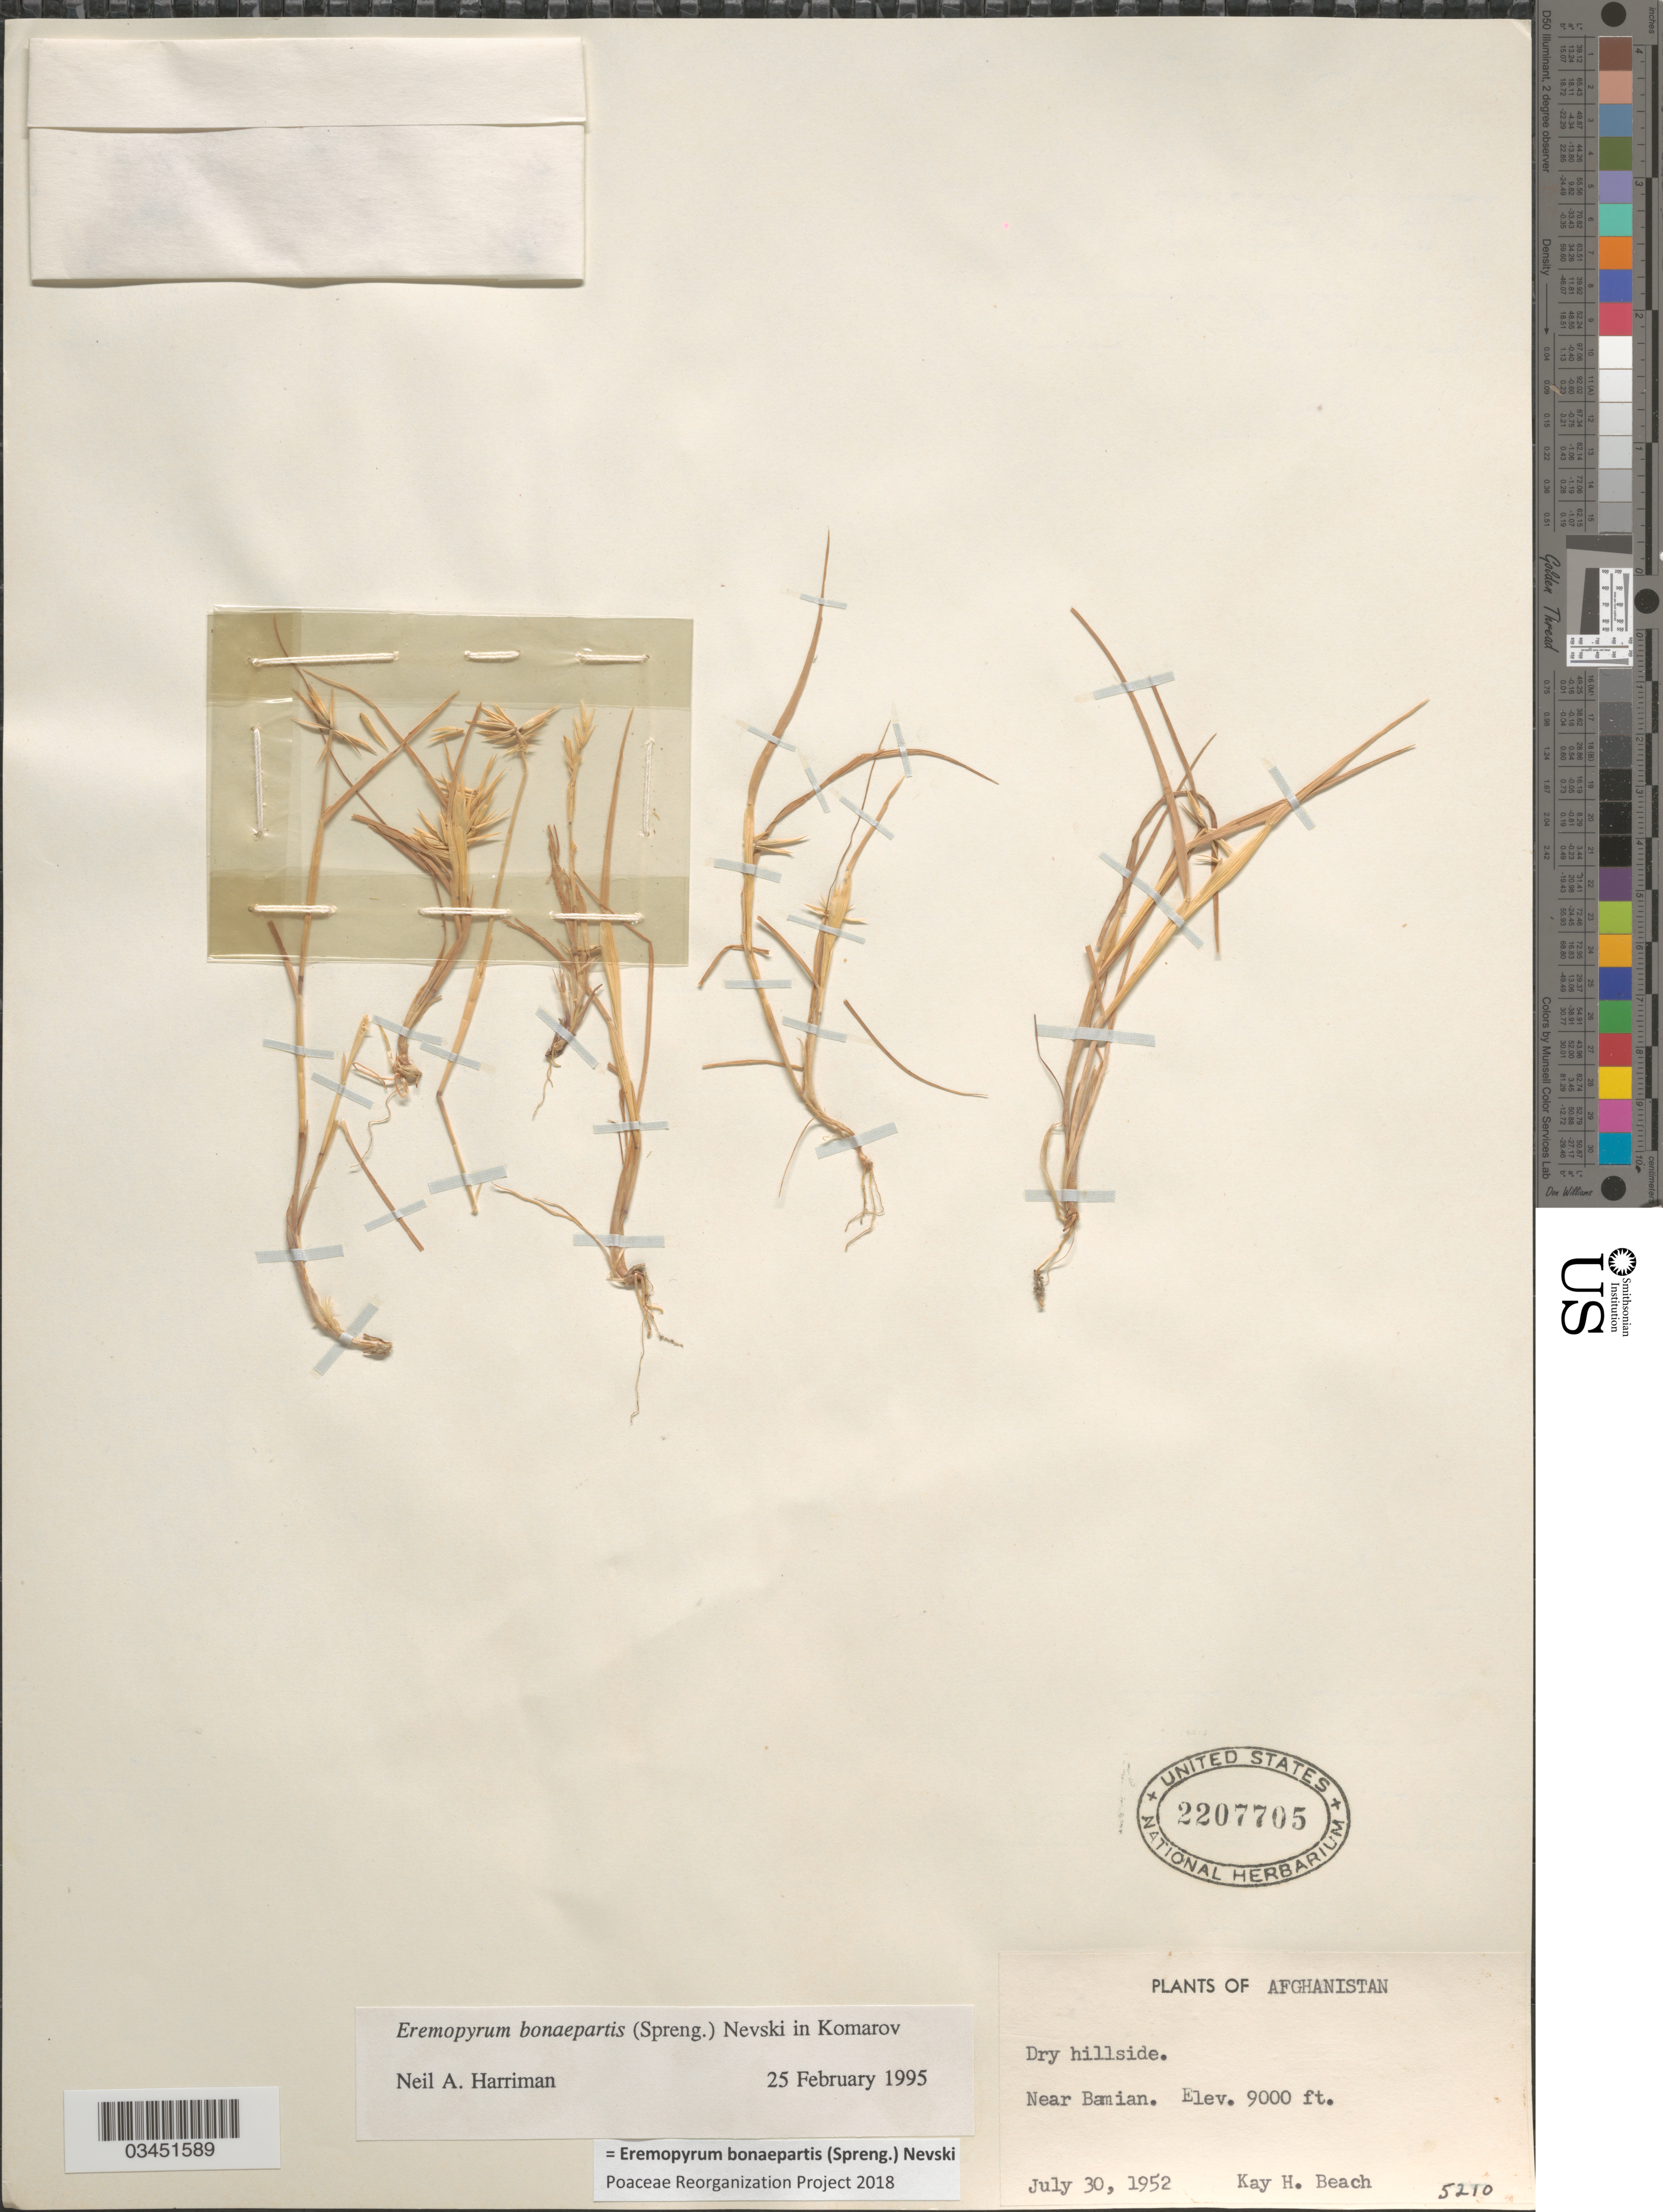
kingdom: Plantae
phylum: Tracheophyta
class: Liliopsida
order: Poales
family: Poaceae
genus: Eremopyrum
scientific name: Eremopyrum bonaepartis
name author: (Spreng.) Nevski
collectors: K. H. Beach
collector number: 5210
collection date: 1952-07-30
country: Afghanistan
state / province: Bamian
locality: Dry hillside. Near Bamian.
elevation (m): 2743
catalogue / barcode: US 2207705